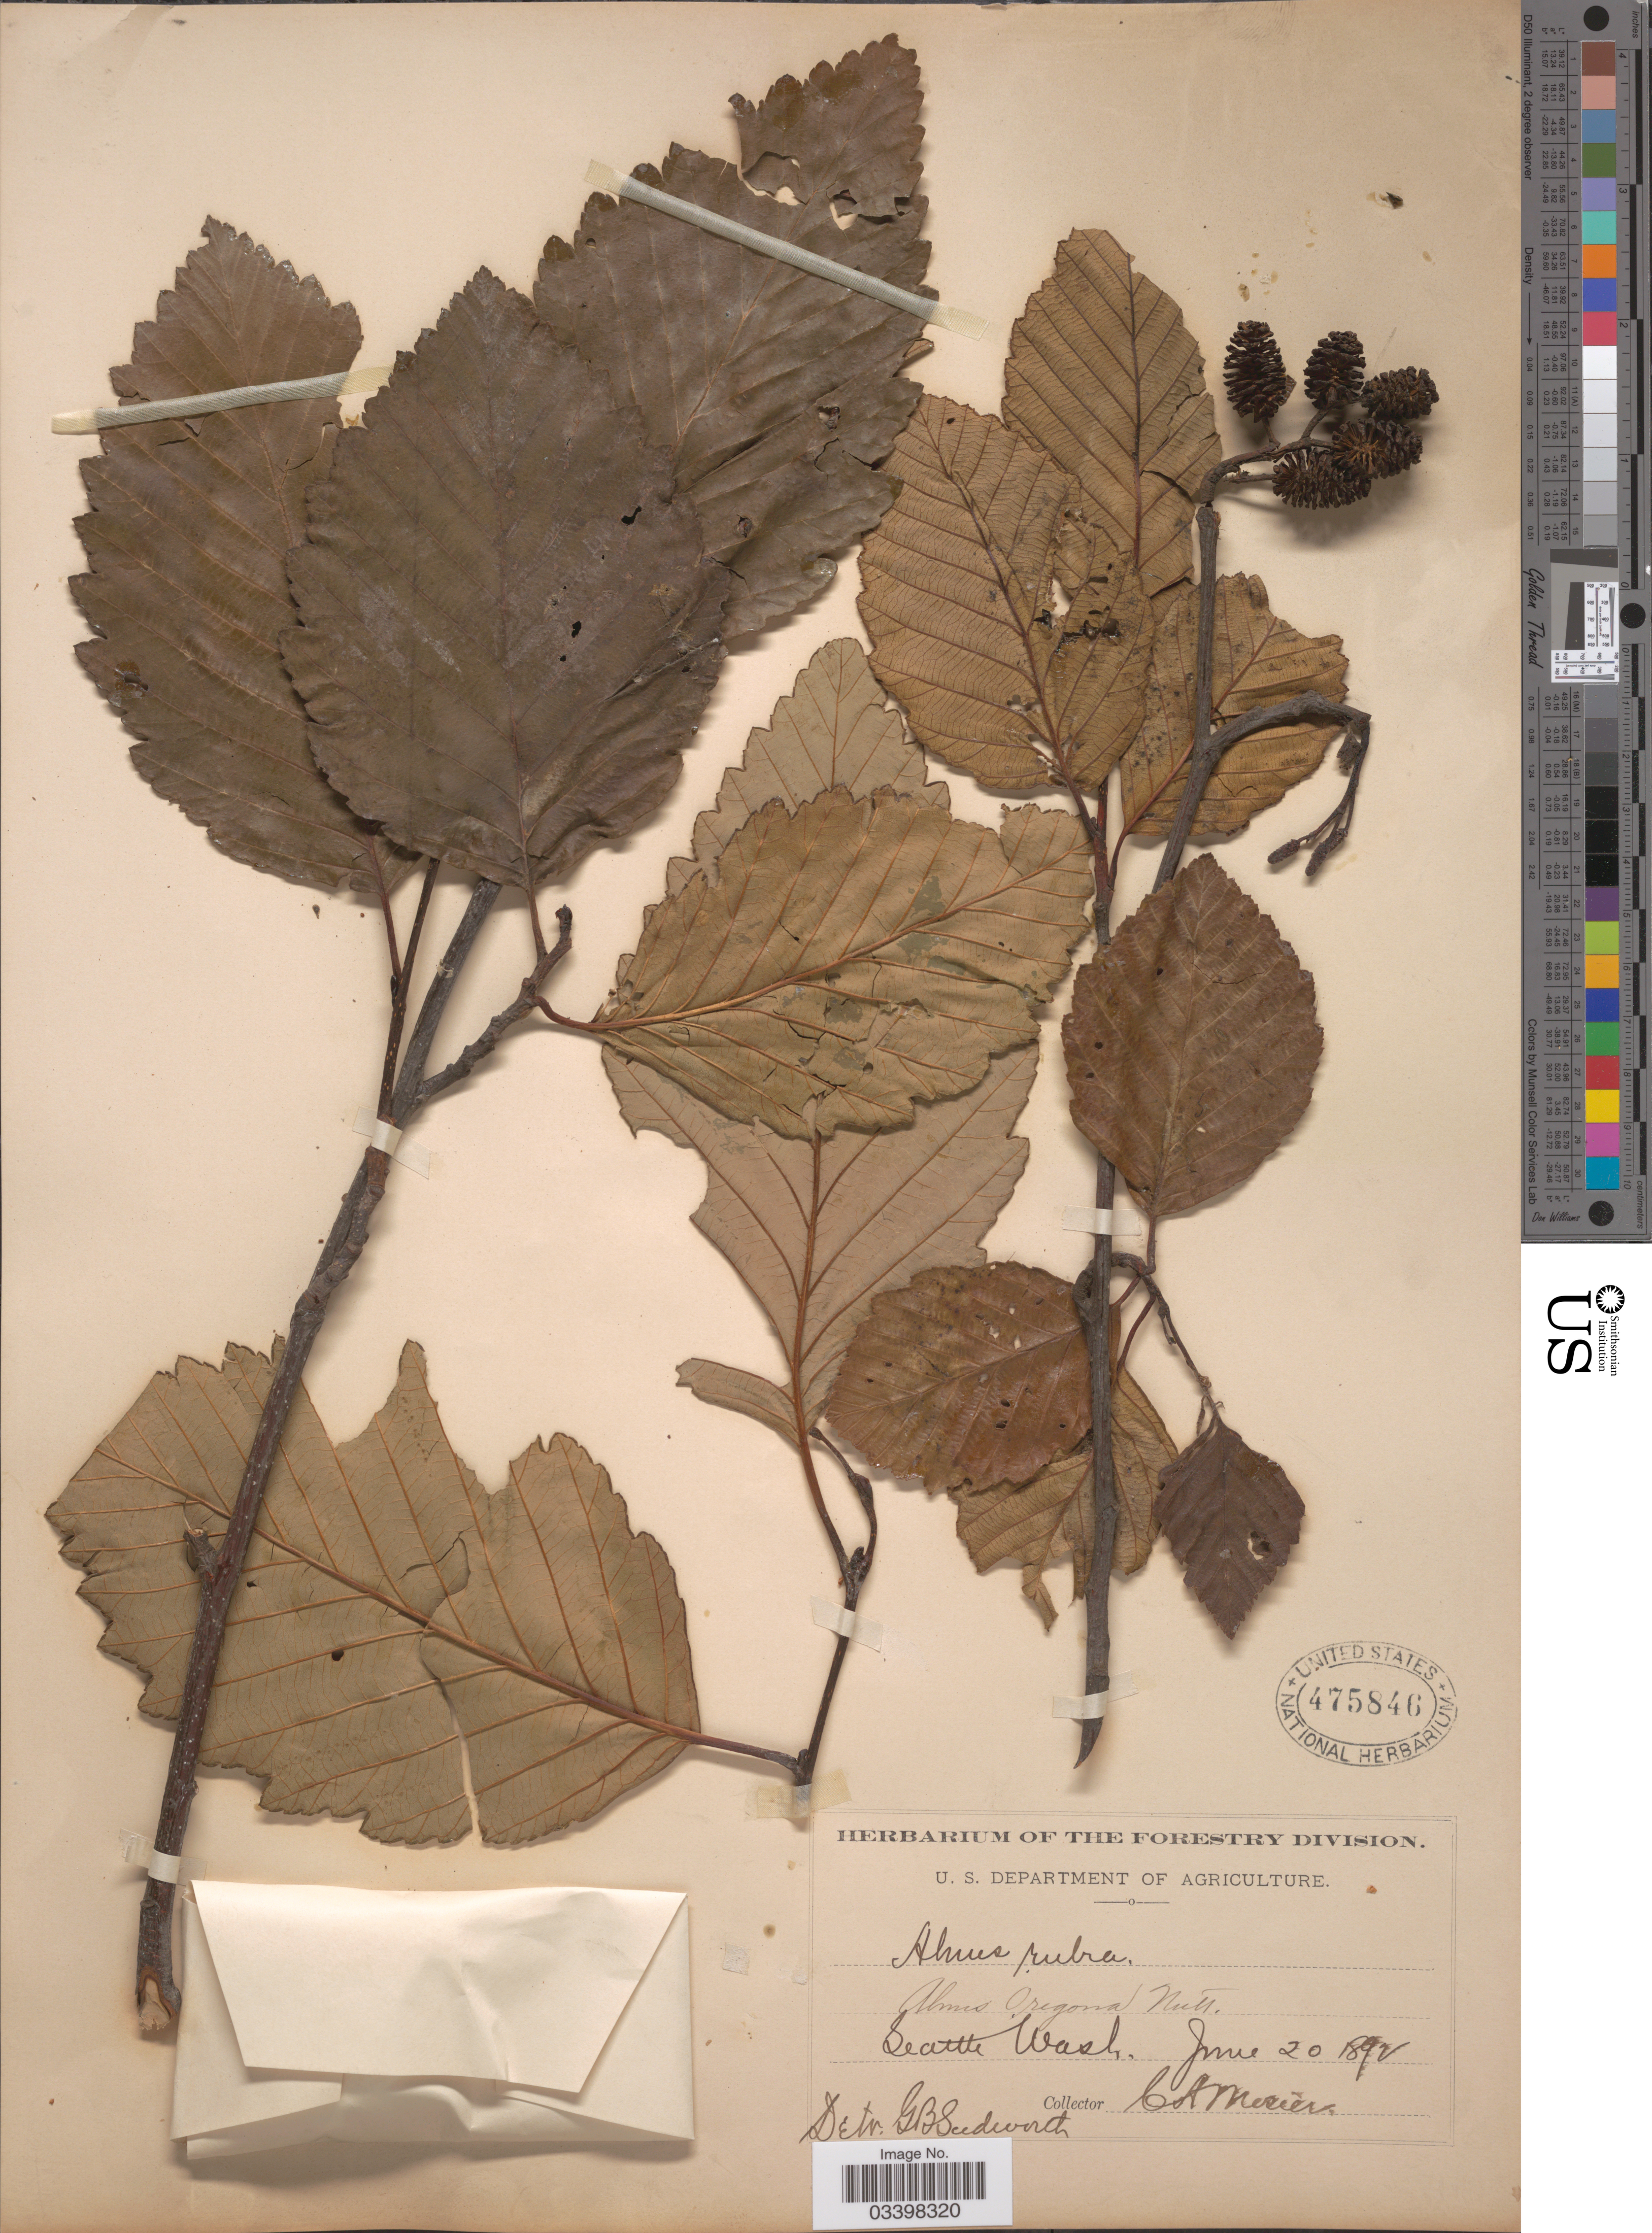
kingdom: Plantae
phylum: Tracheophyta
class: Magnoliopsida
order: Fagales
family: Betulaceae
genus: Alnus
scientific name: Alnus rubra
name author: Bong.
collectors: C. A. Mosier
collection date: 1892-06-20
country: United States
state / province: Washington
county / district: King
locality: Seattle.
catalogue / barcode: US 475846